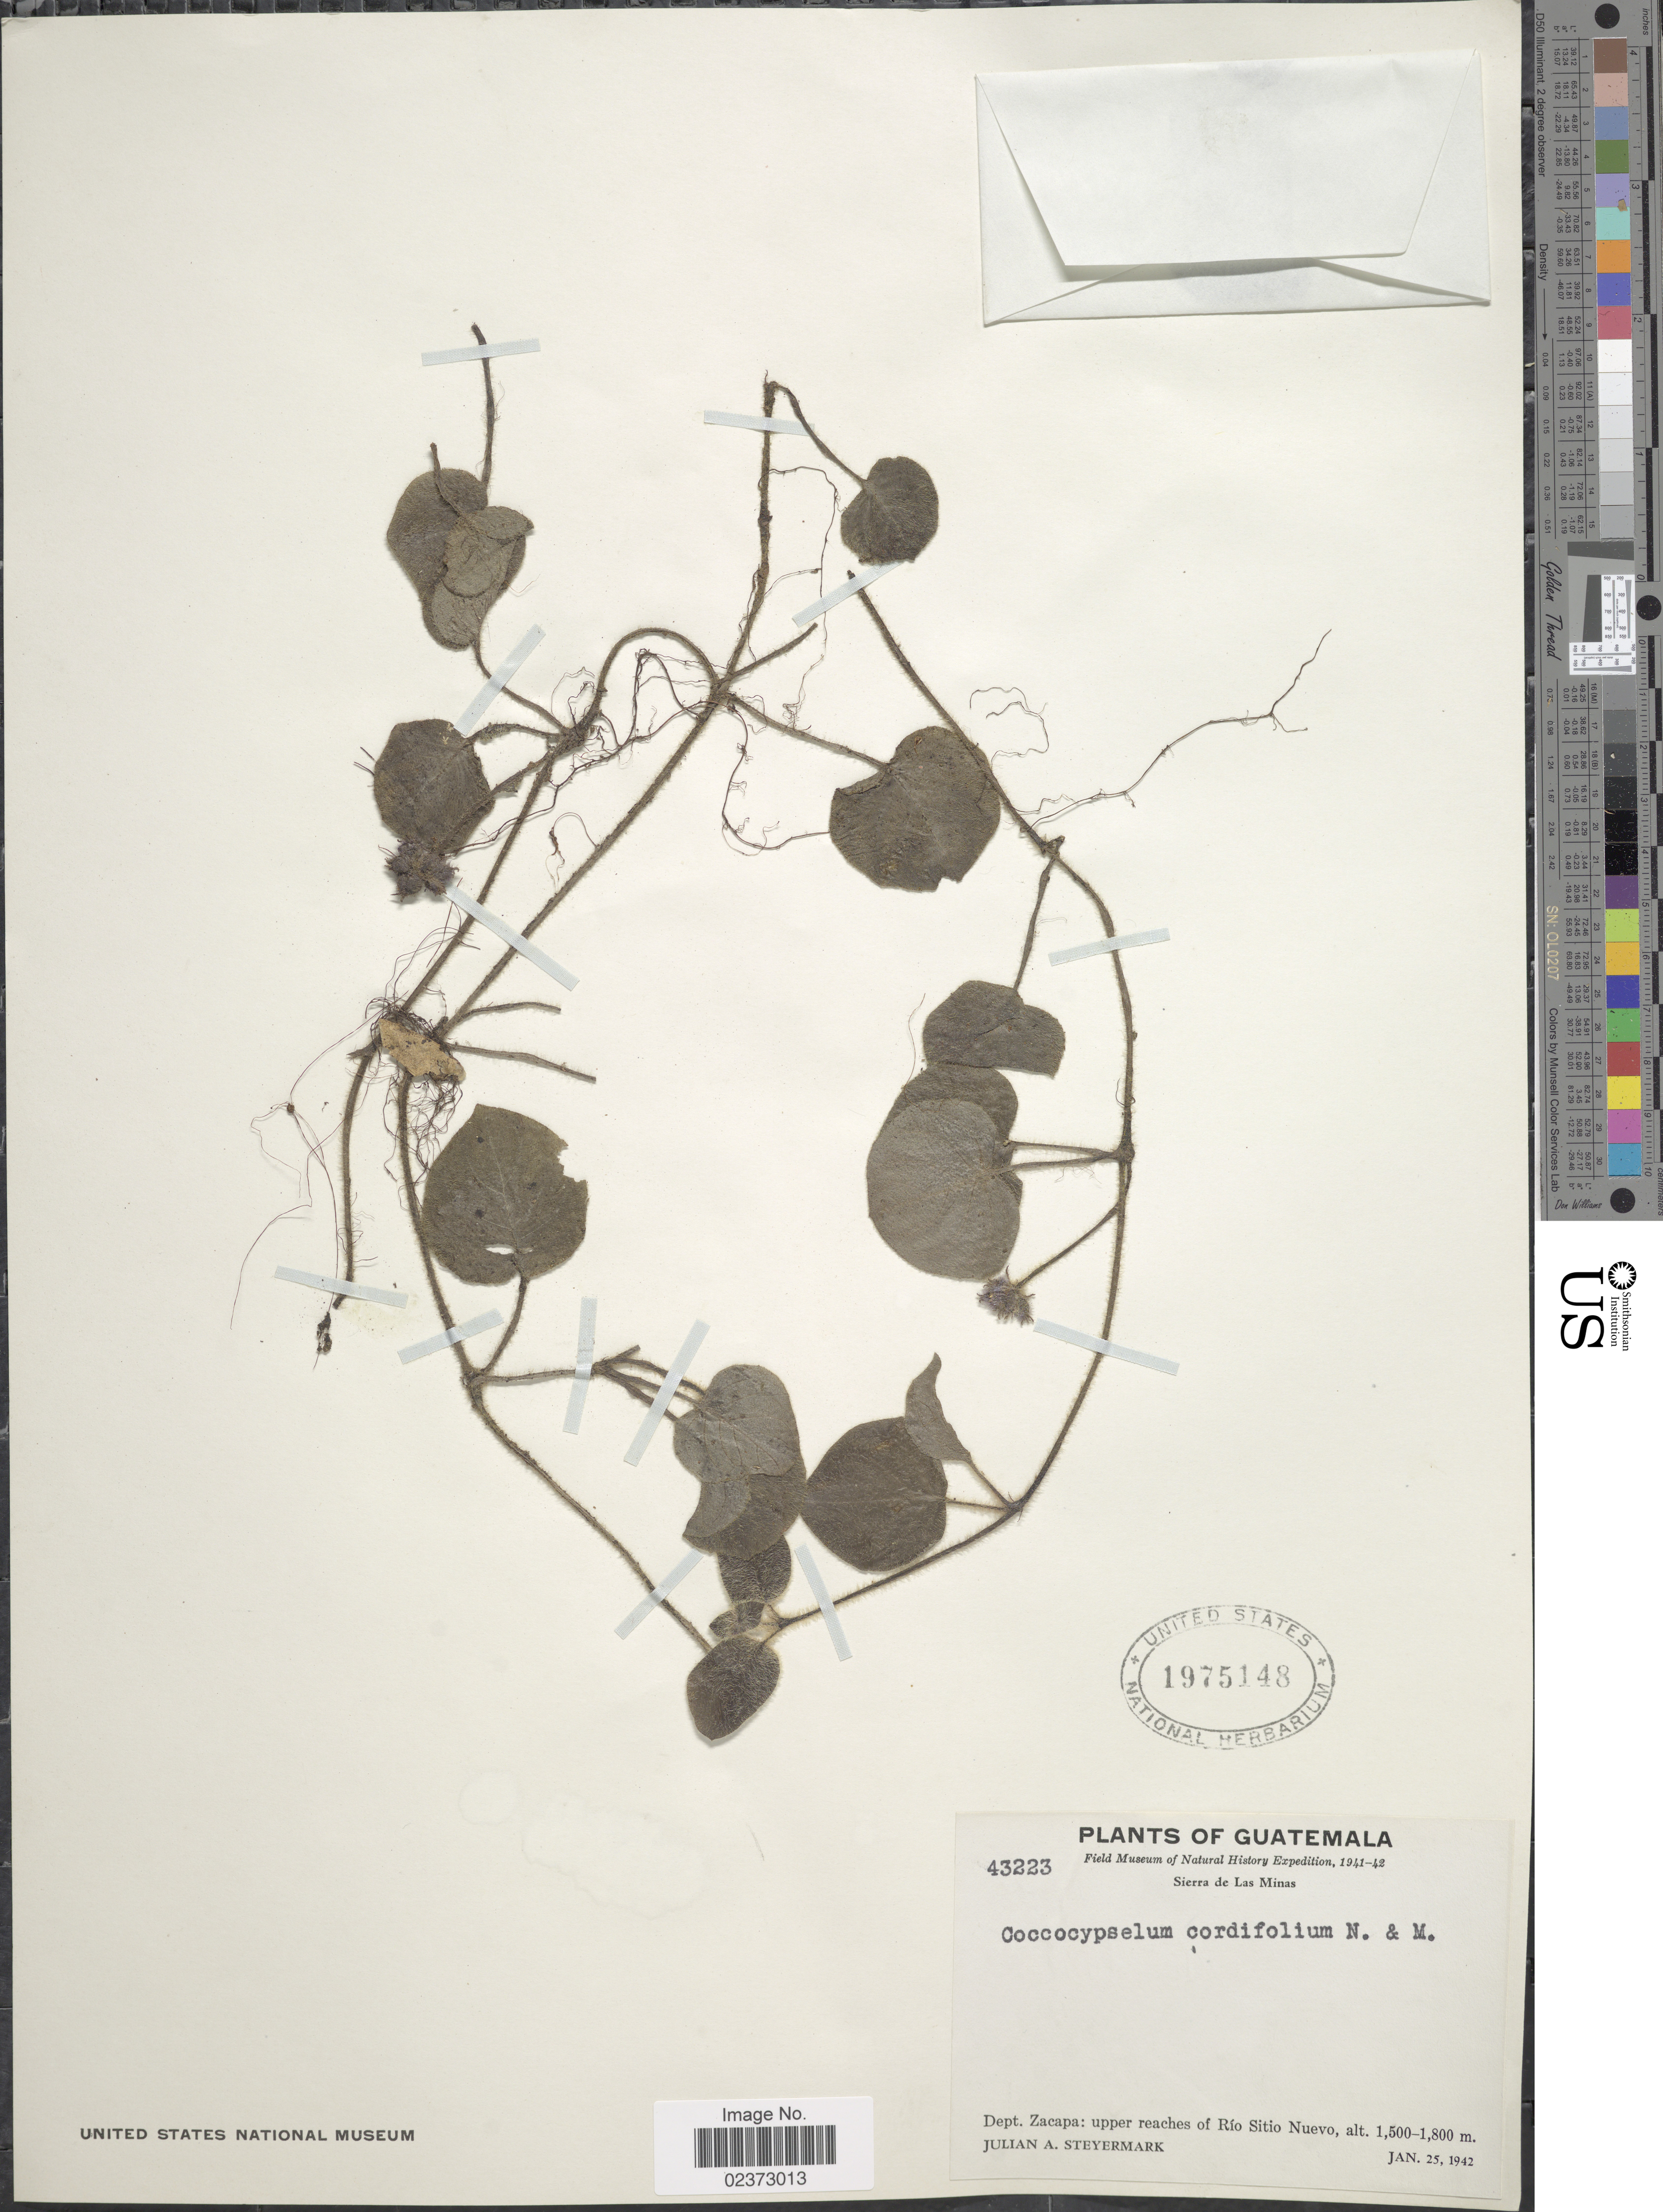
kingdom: Plantae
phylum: Tracheophyta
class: Magnoliopsida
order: Gentianales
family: Rubiaceae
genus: Coccocypselum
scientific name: Coccocypselum cordifolium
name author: Nees & Mart.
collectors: J. Steyermark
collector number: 43223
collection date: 1942-01-25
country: Guatemala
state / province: Zacapa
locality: Dept. Zacapa: upper reaches of Rio Sitio Nuevo, Sierra de Las Minas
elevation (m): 1500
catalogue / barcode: US 1975148